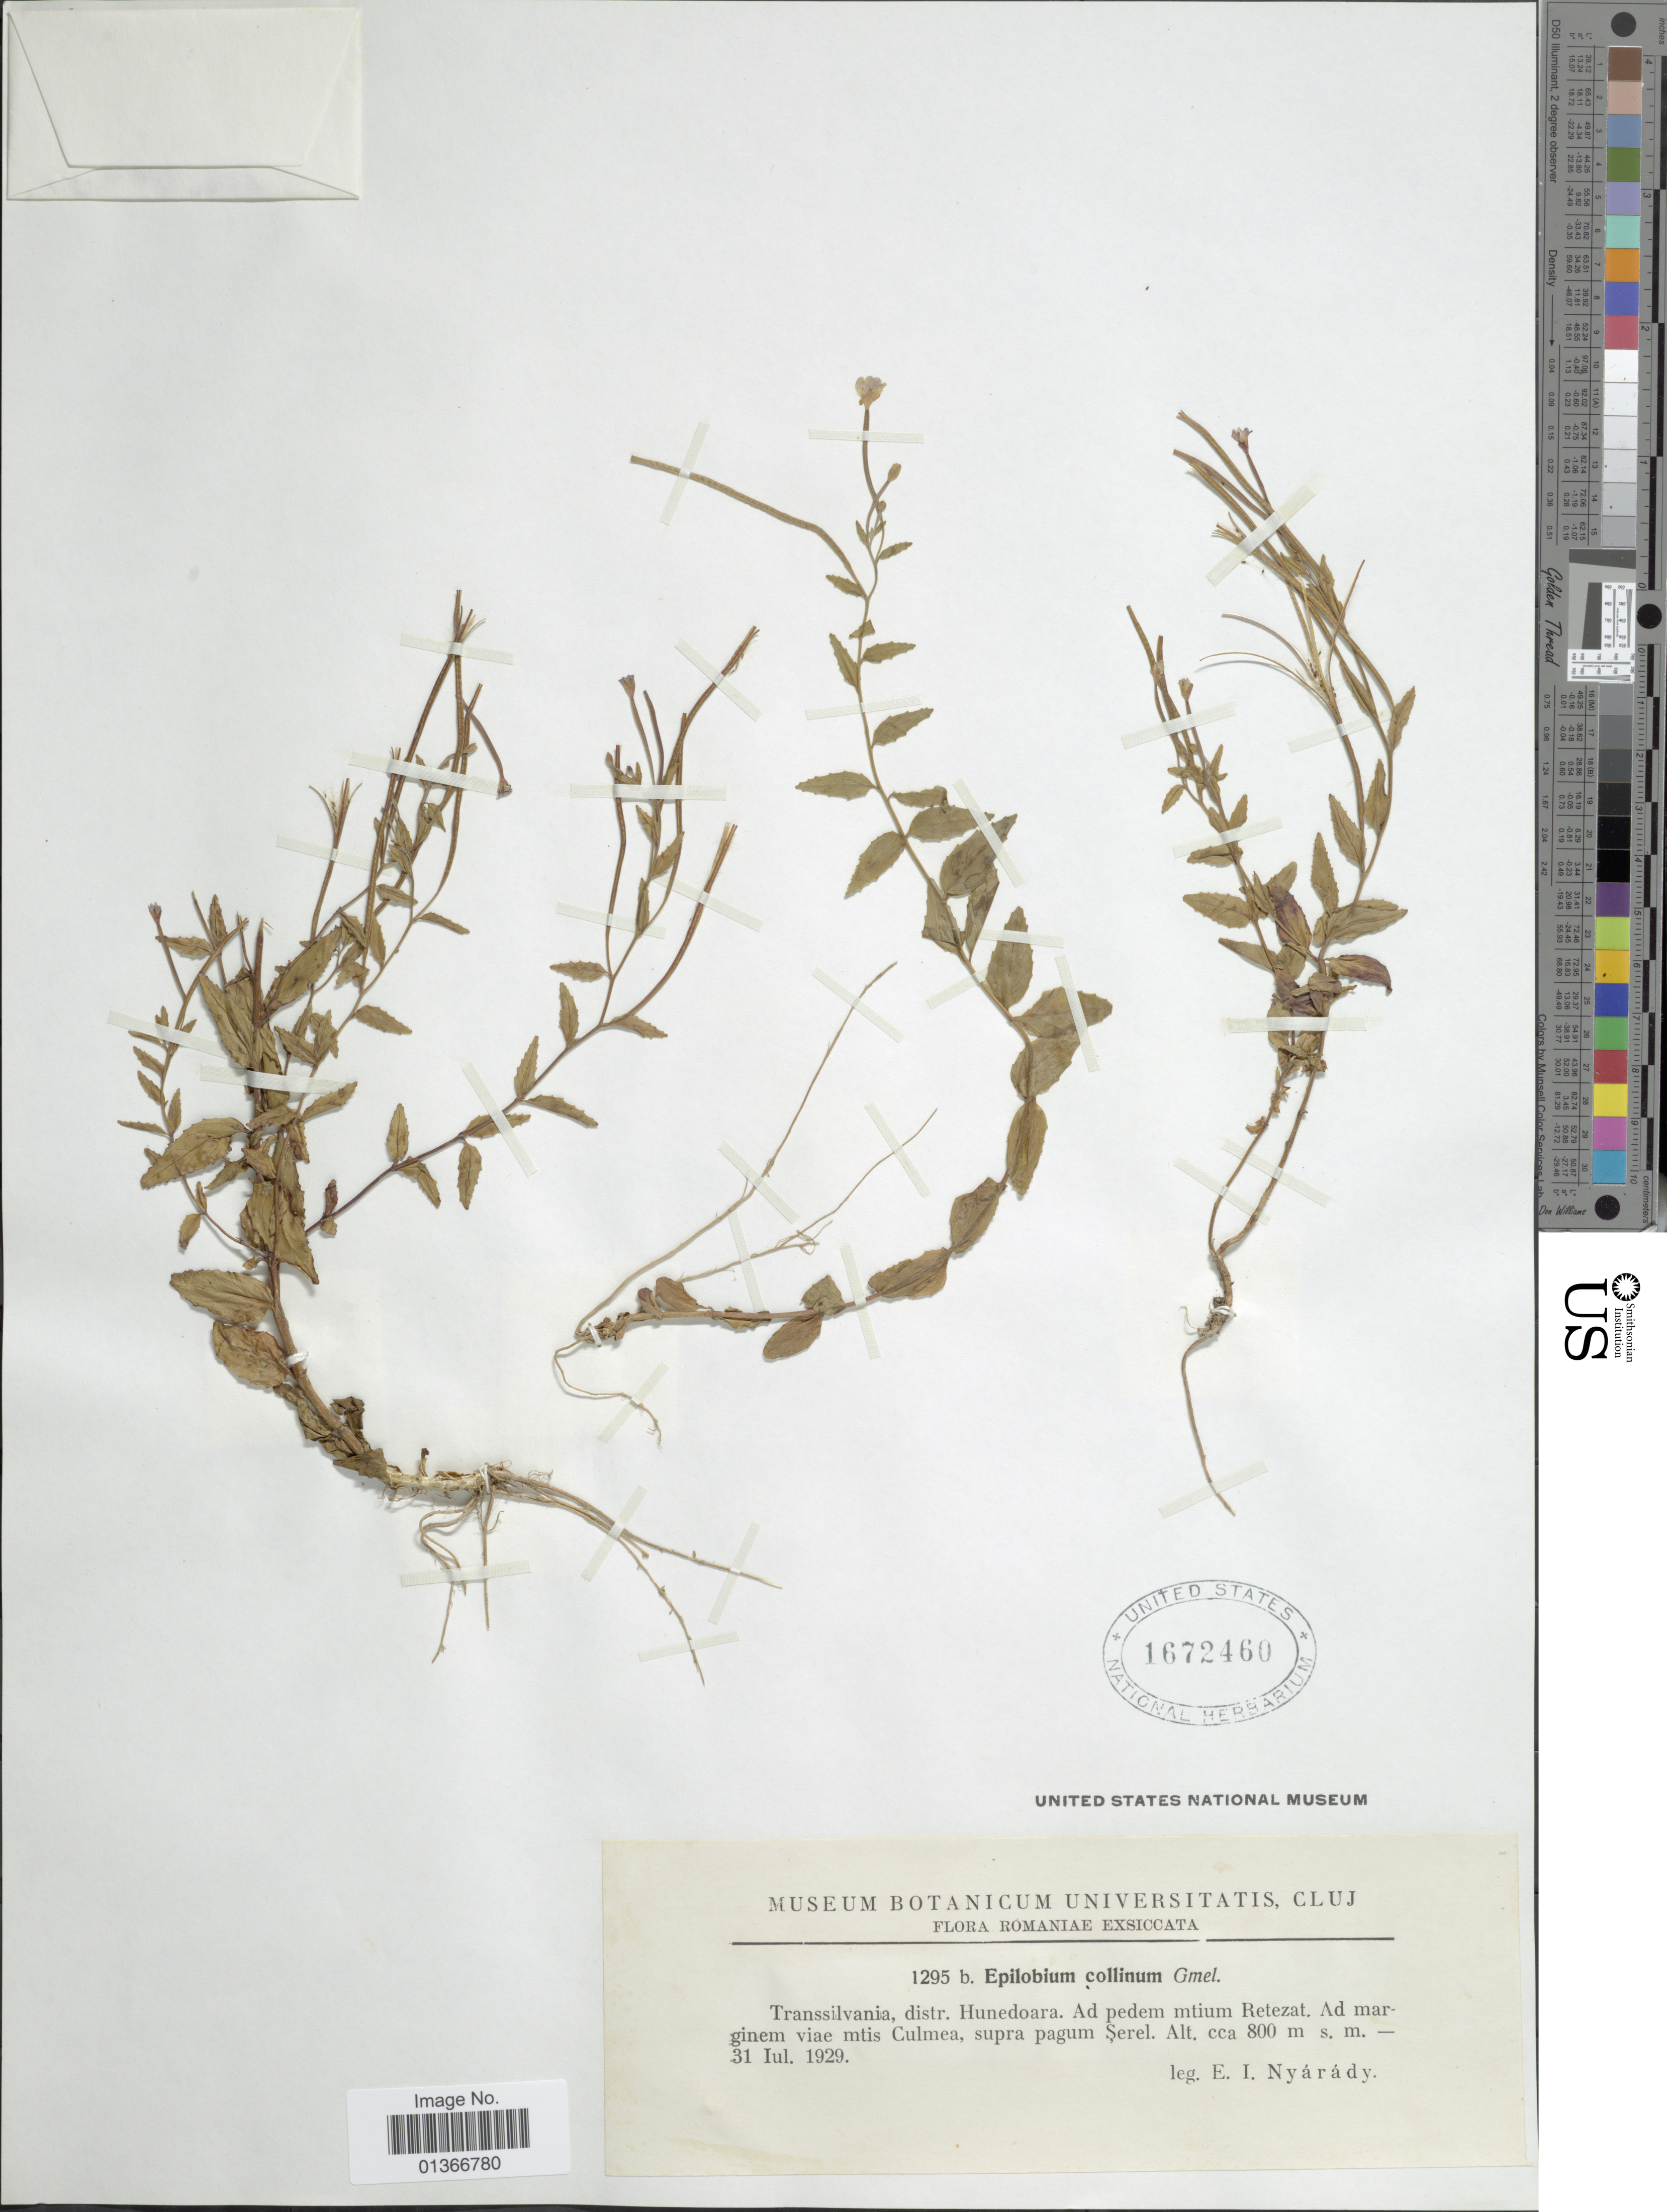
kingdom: Plantae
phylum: Tracheophyta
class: Magnoliopsida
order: Myrtales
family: Onagraceae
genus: Epilobium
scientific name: Epilobium collinum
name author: C.C. Gmel.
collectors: E. Nyárády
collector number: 1295b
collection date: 1929-07-31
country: Romania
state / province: Hunedoara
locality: Transsilvania. Ad pedem mtium Retezat. Ad marginem viae mtis Culmea, supra pagum Serel.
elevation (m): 800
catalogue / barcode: US 1672460